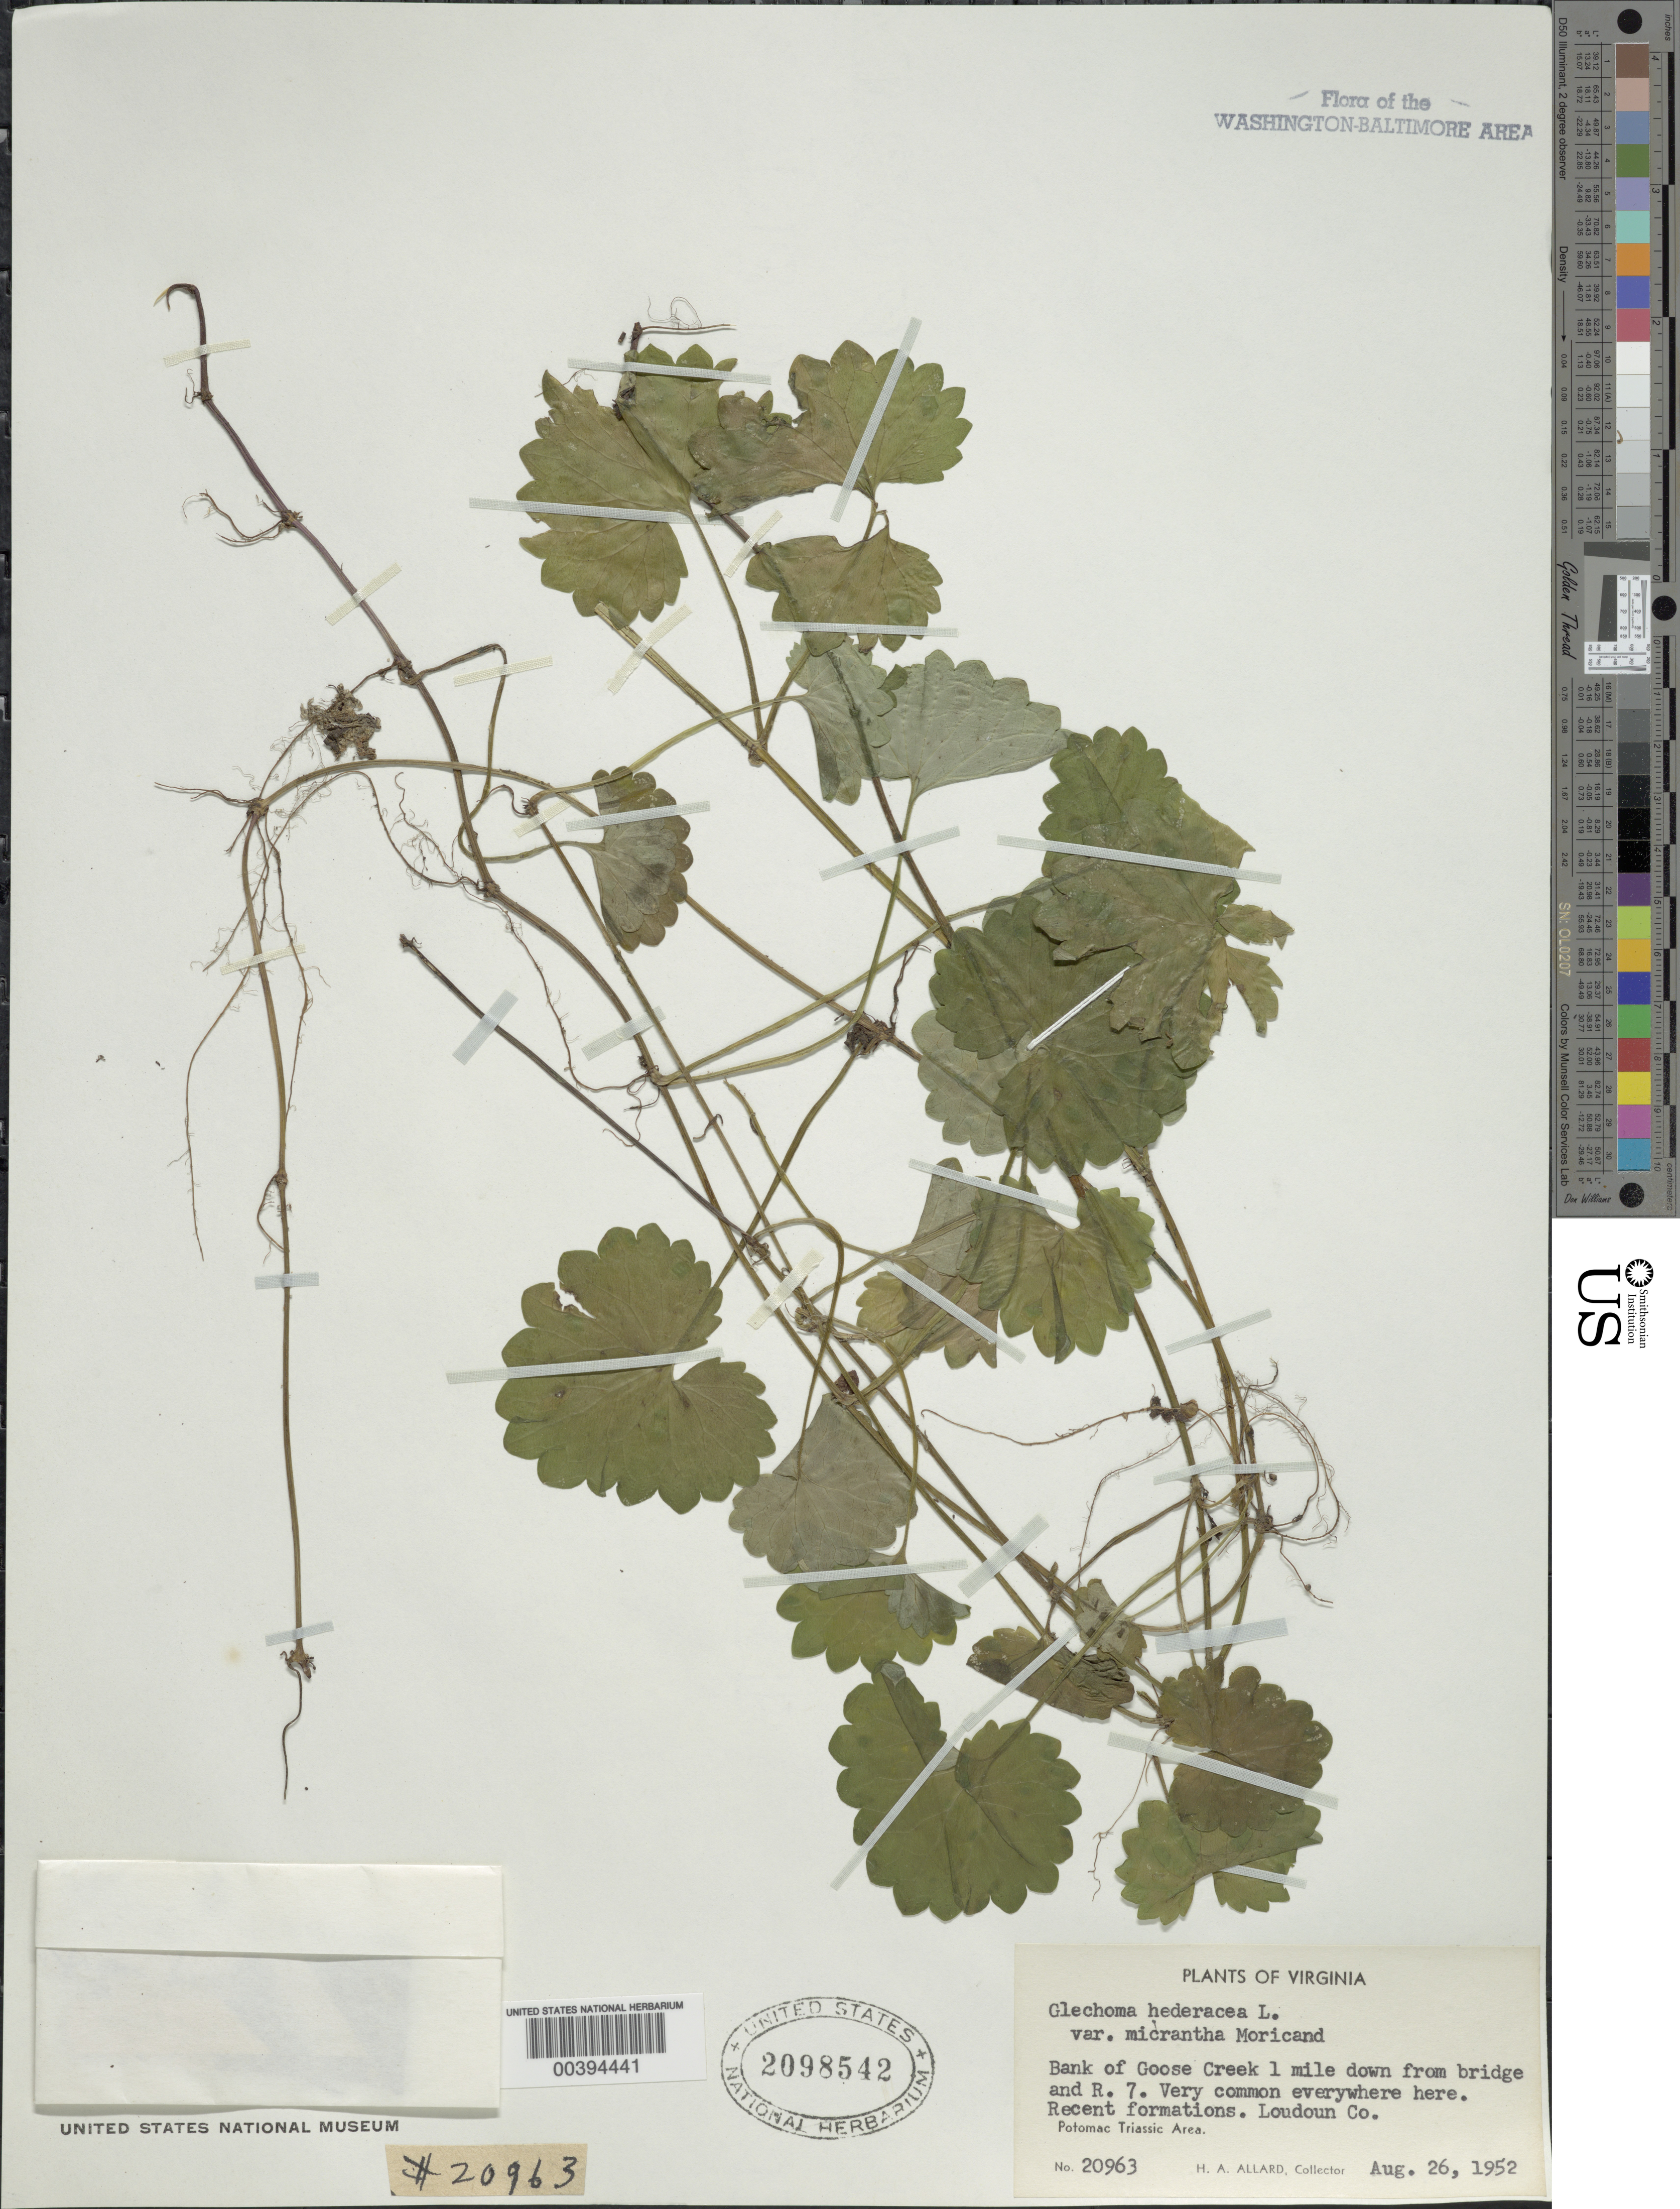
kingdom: Plantae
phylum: Tracheophyta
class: Magnoliopsida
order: Lamiales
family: Lamiaceae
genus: Glechoma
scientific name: Glechoma hederacea var. micrantha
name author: Moric.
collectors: H. A. Allard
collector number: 20963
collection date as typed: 26 Aug 1952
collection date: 1952-08-26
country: United States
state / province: Virginia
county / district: Loudoun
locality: Downstream from Route 7 Bridge on Goose Creek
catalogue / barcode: US 2098542